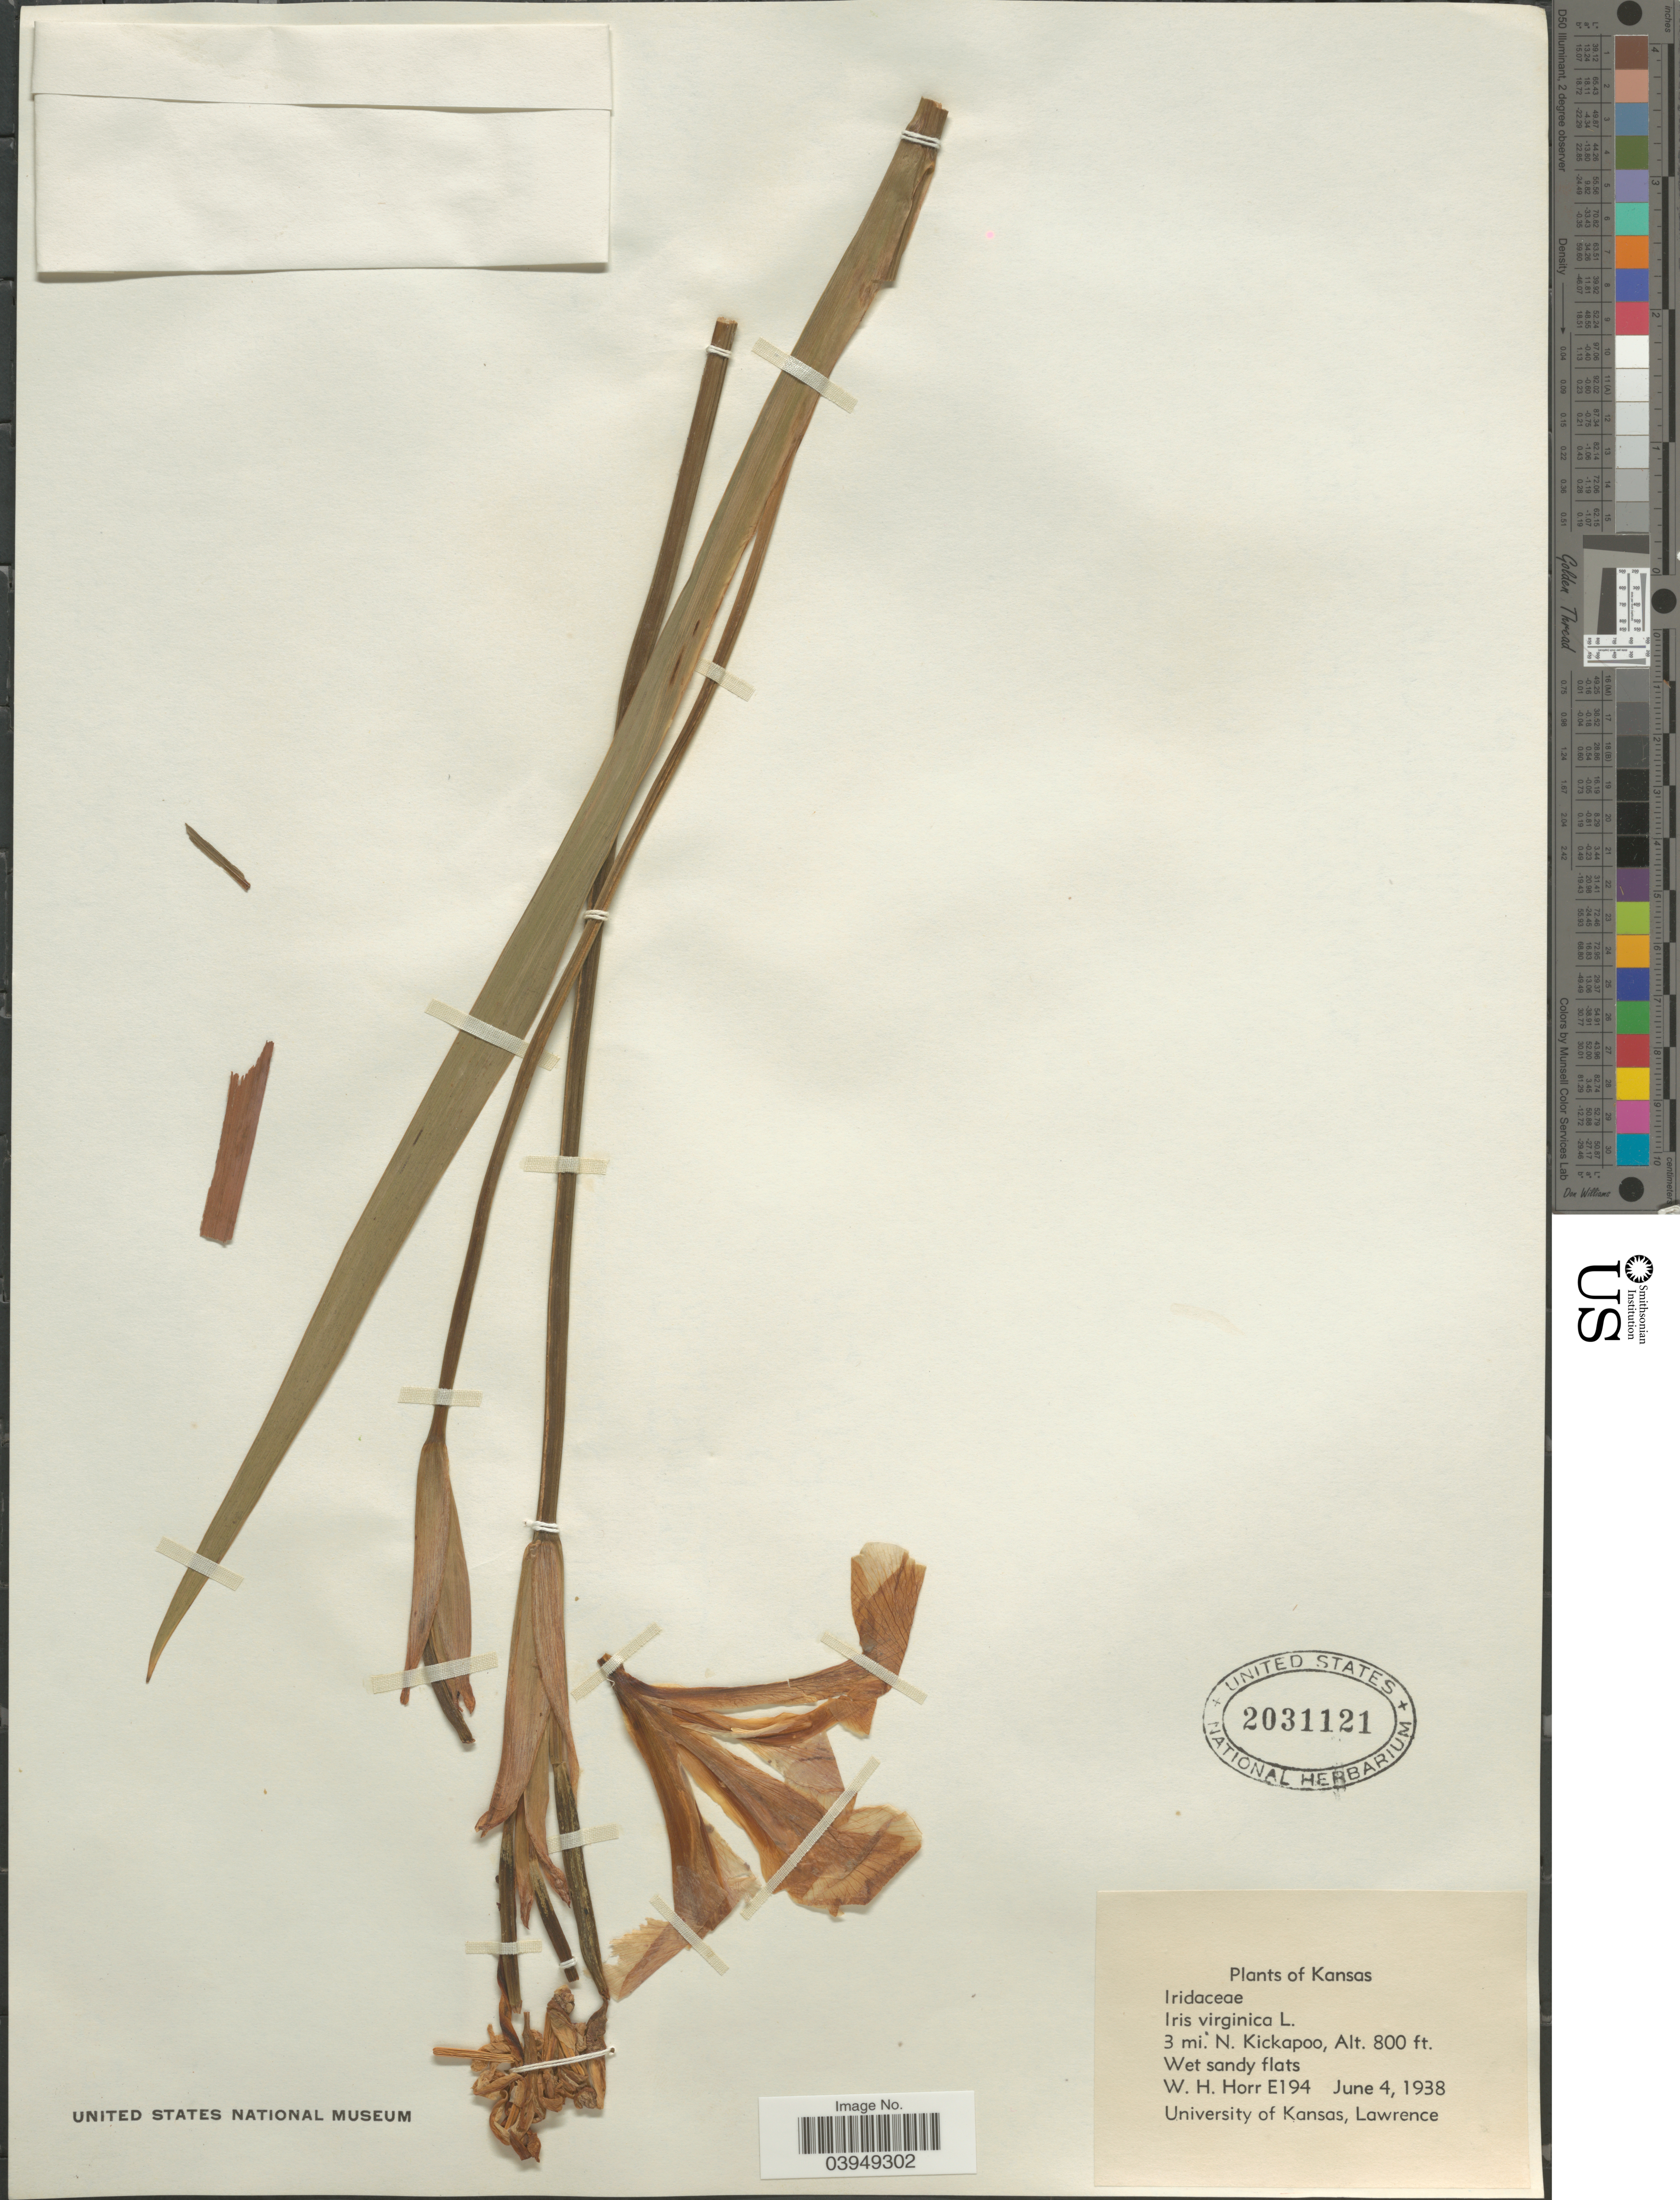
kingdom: Plantae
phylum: Tracheophyta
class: Liliopsida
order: Asparagales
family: Iridaceae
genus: Iris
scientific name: Iris virginica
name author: L.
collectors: W. H. Horr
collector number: E194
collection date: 1938-06-04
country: United States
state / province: Kansas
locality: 3 mi. N. Kickapoo.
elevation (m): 244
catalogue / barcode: US 2031121